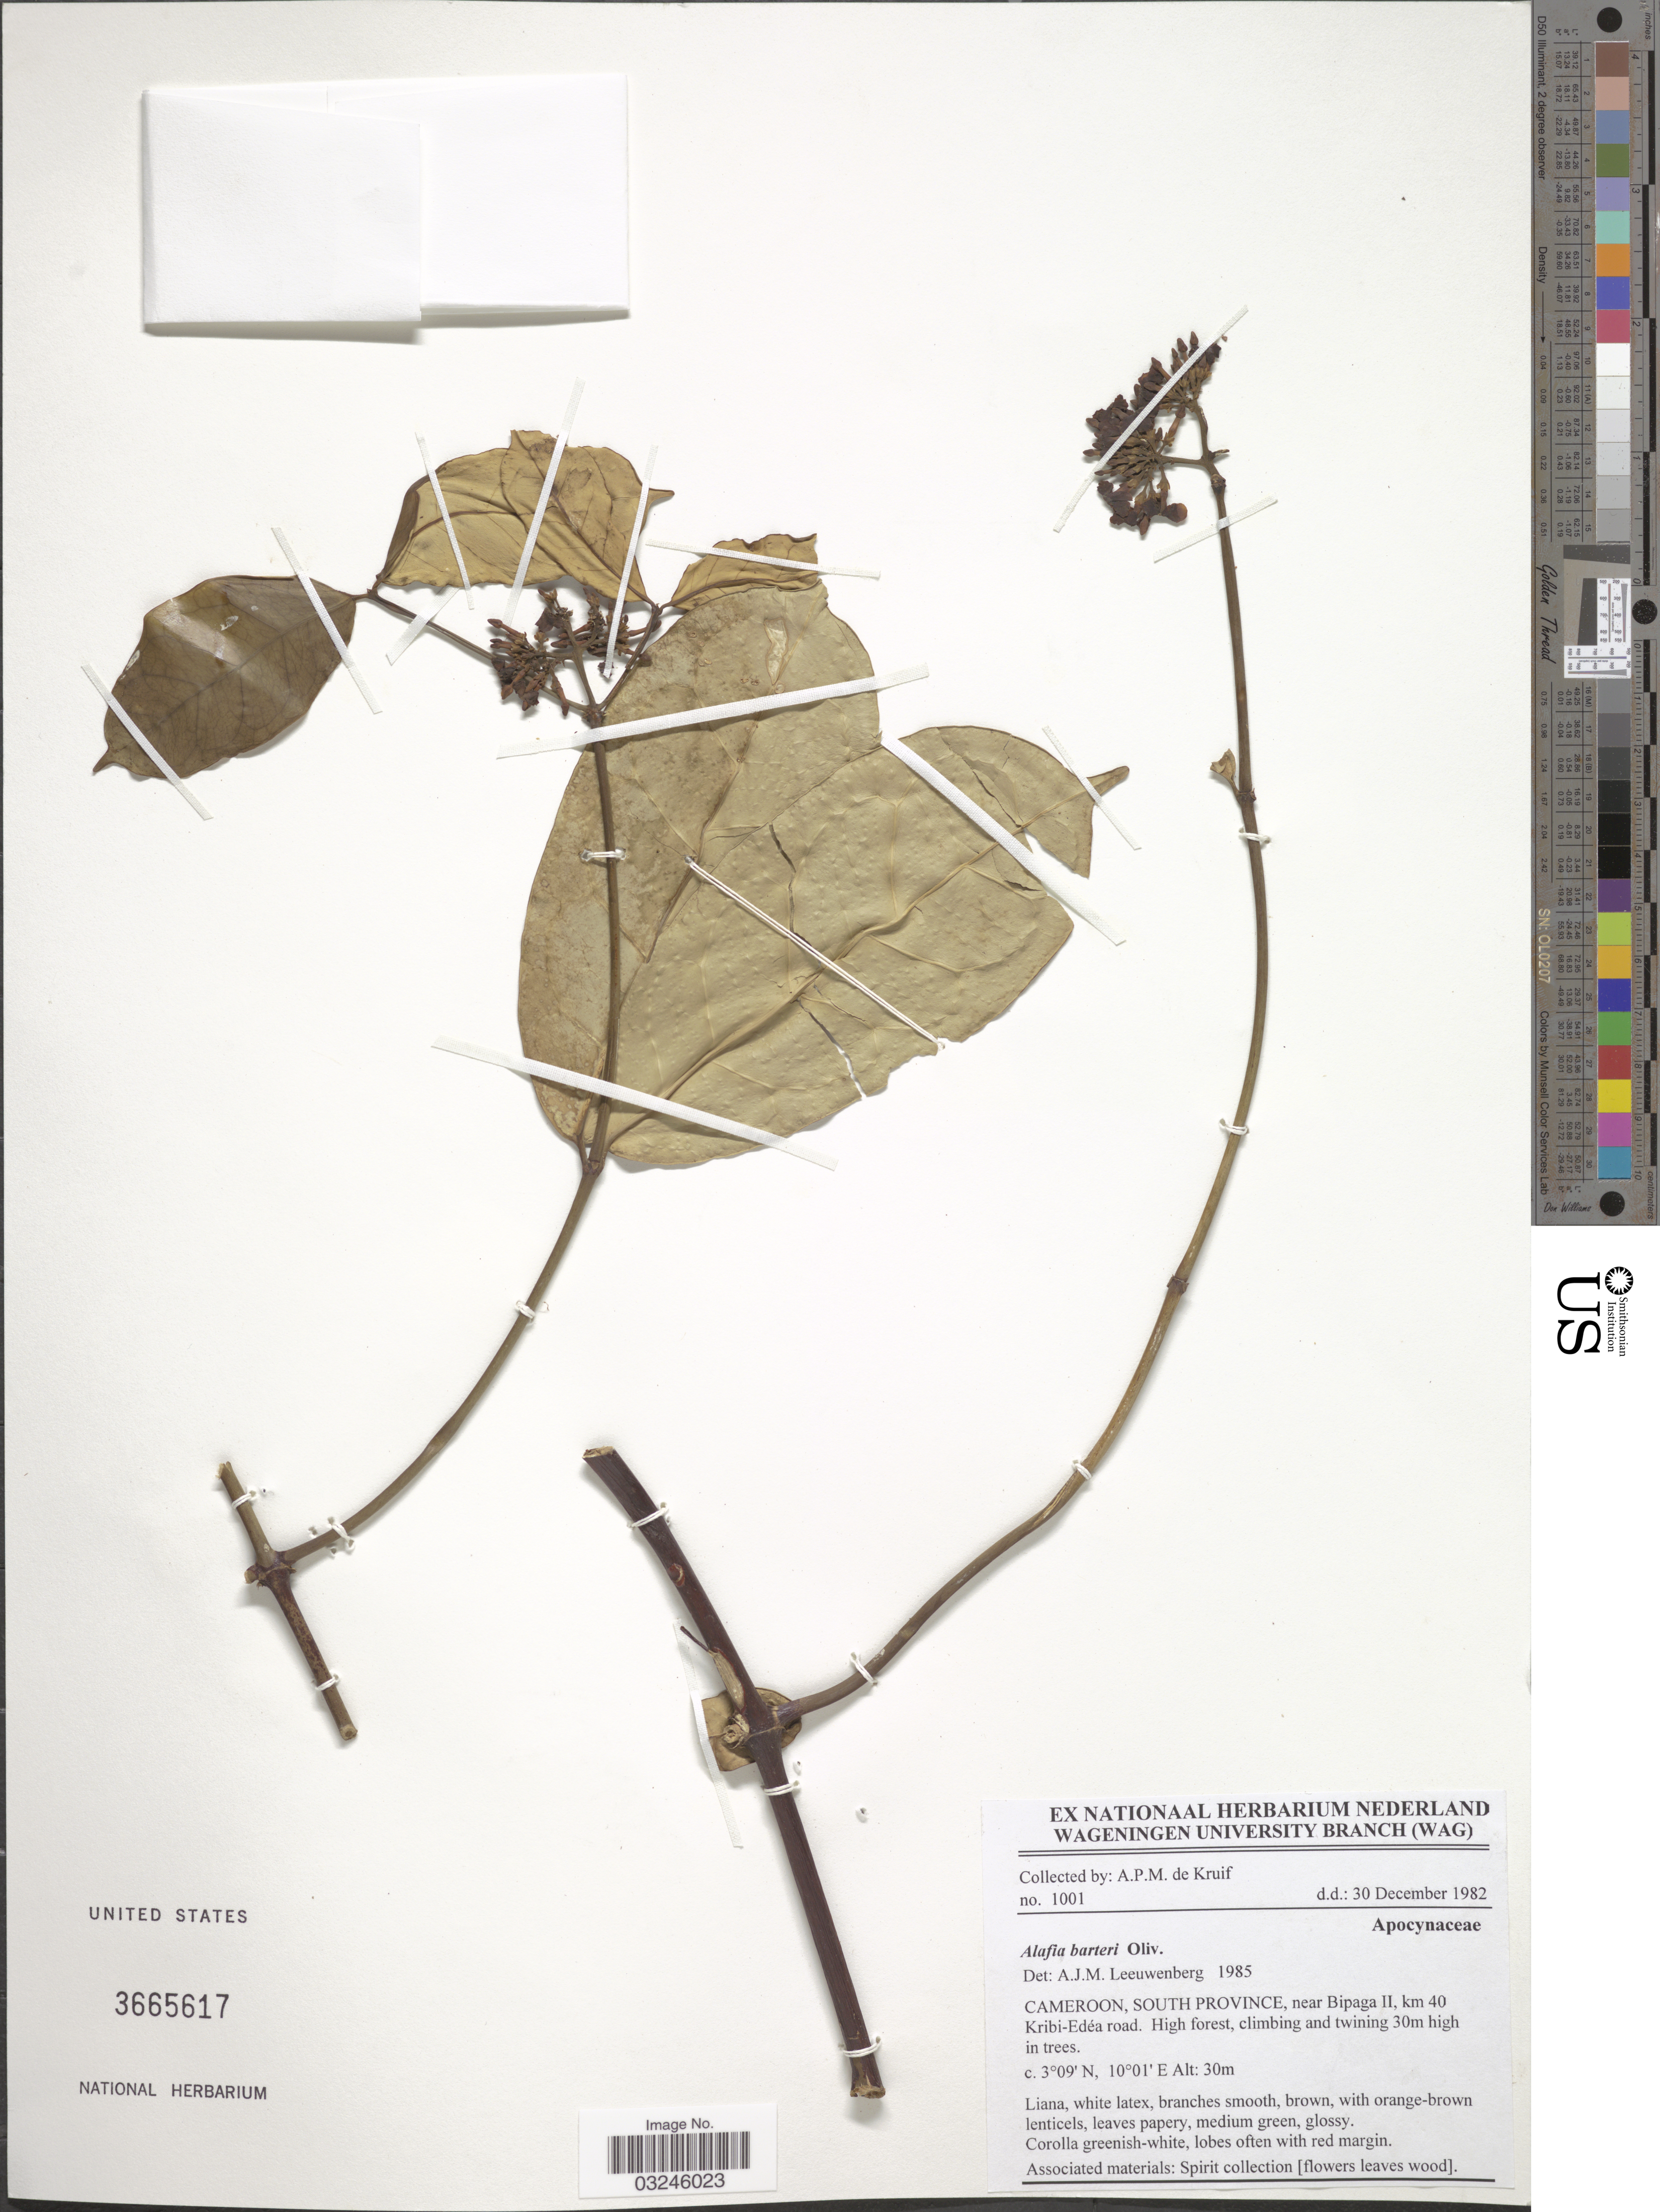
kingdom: Plantae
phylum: Tracheophyta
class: Magnoliopsida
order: Gentianales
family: Apocynaceae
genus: Alafia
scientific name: Alafia barteri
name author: Oliv.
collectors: A. P. de Kruif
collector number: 1001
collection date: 1982-12-30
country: Cameroon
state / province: Sud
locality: South Province, near Bipaga II, km 40 Kribi-Edéa road.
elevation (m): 30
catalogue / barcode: US 3665617